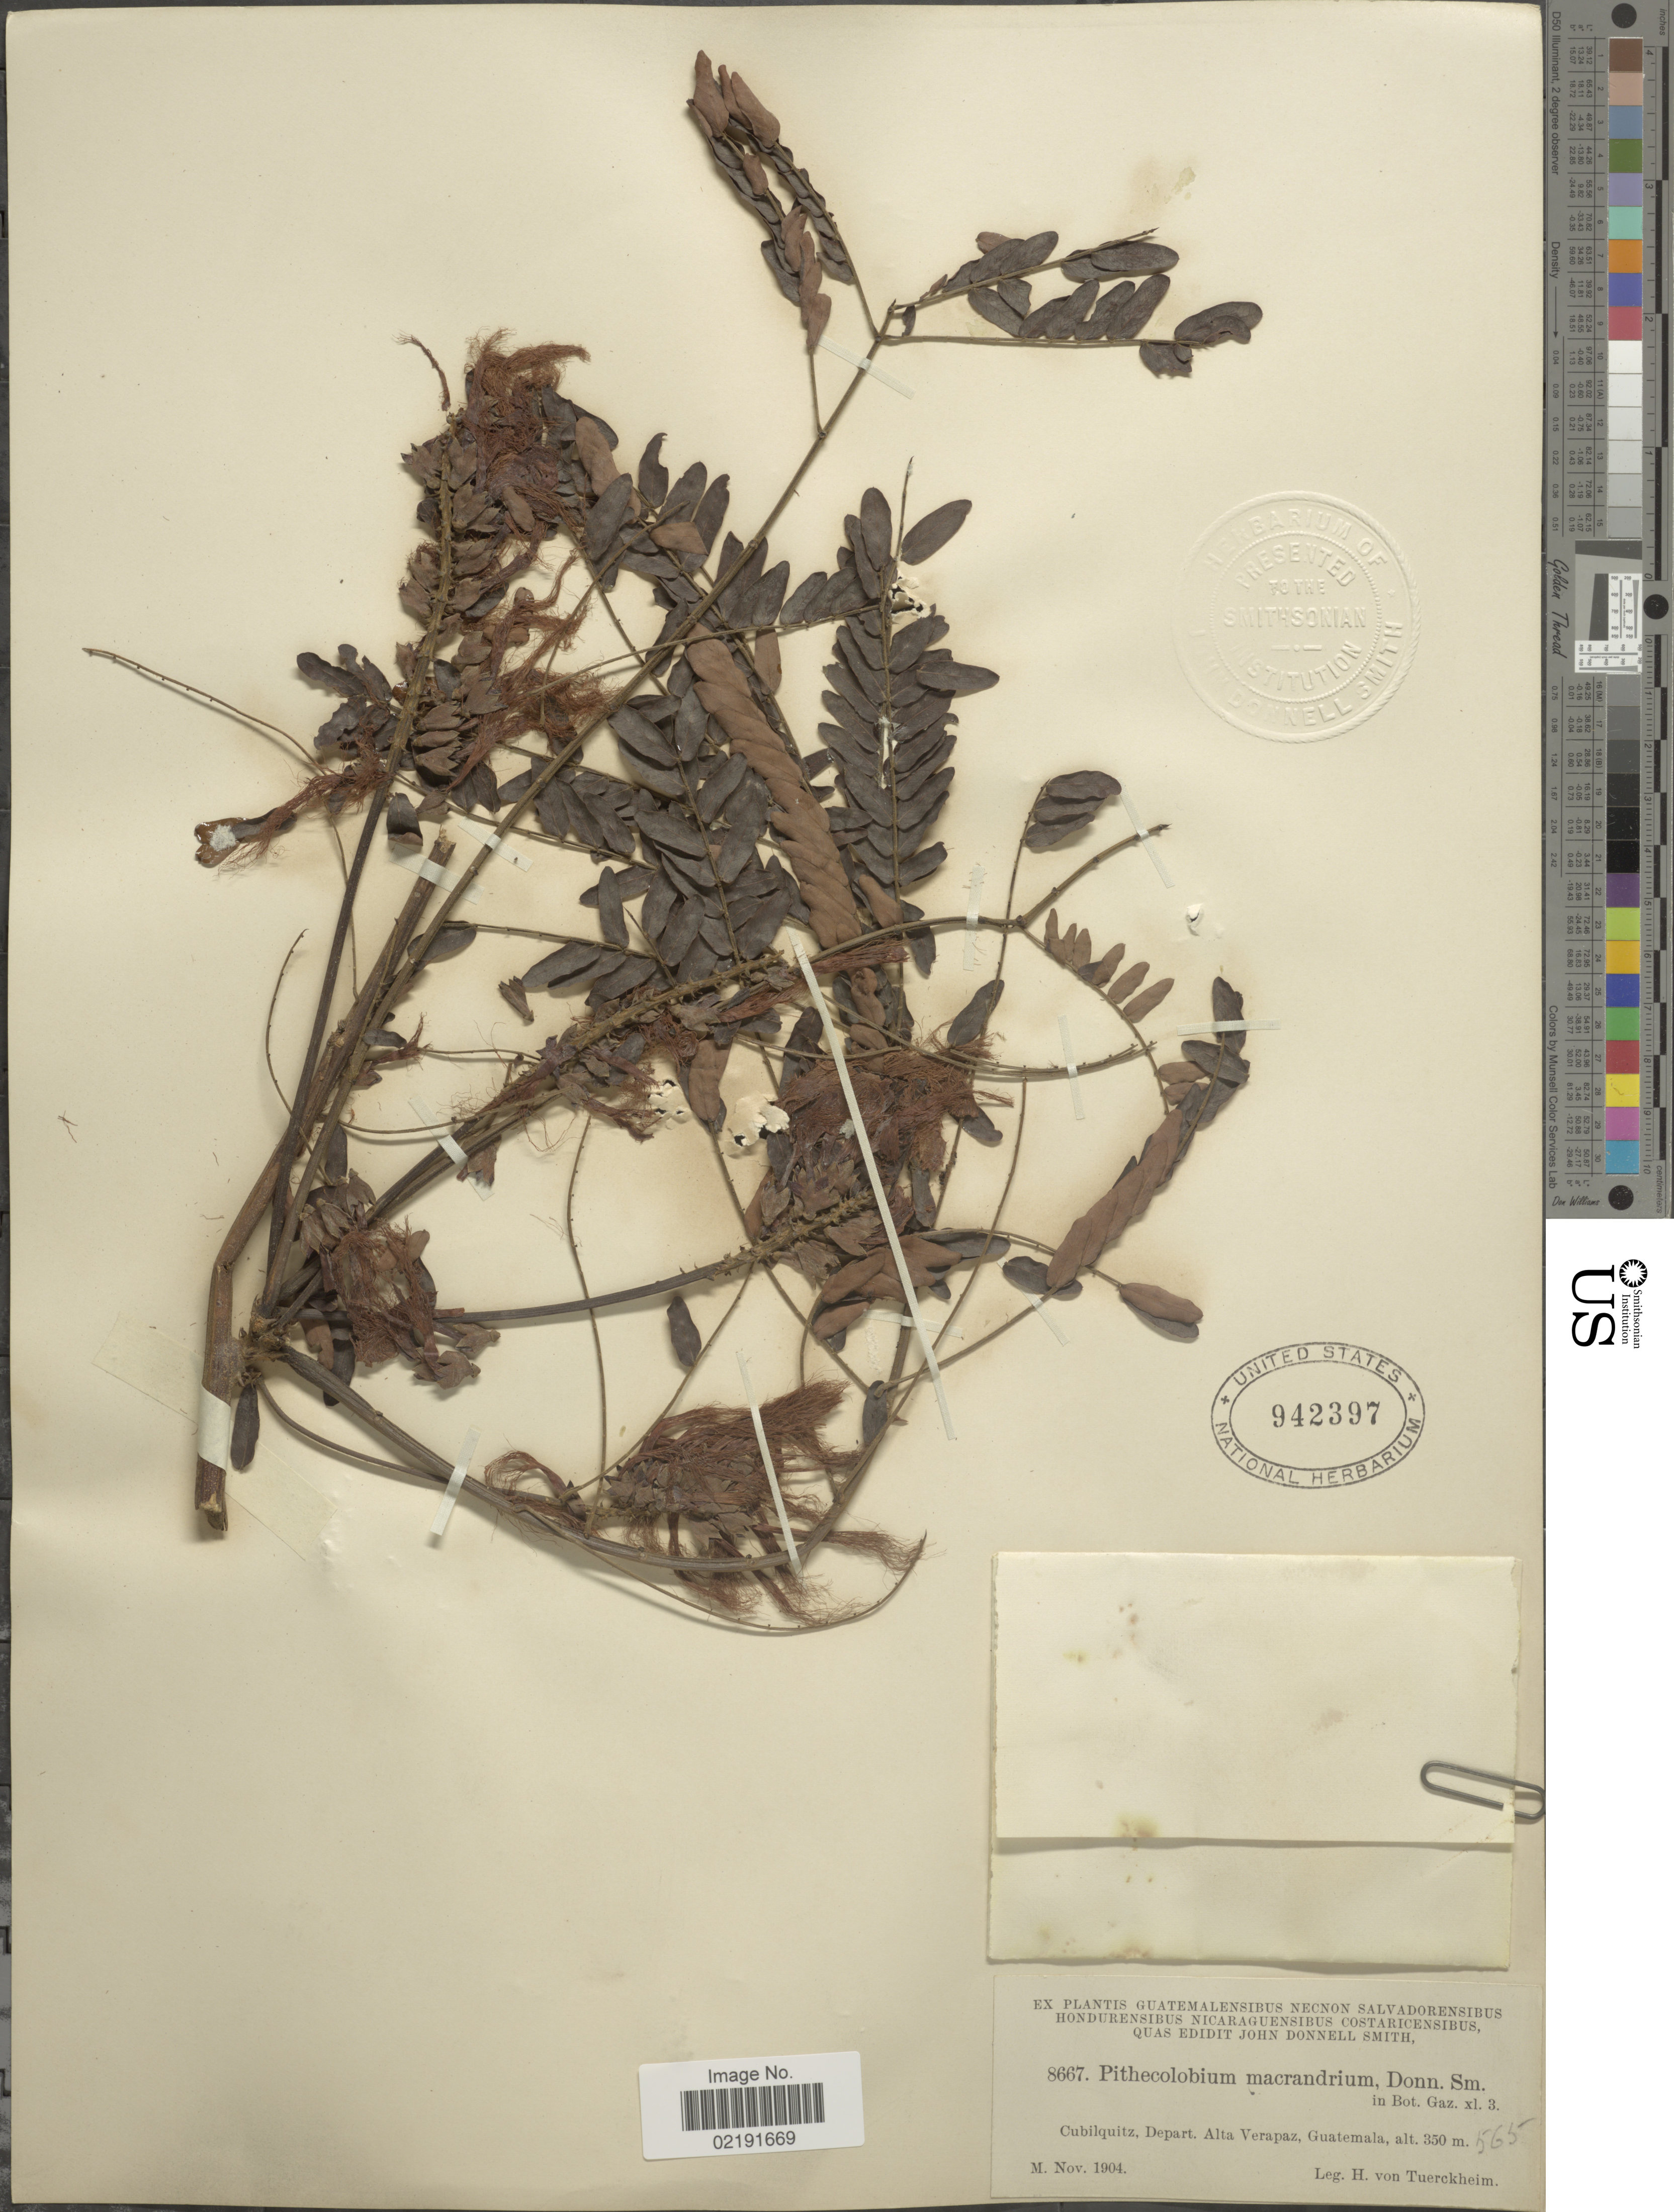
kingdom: Plantae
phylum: Tracheophyta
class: Magnoliopsida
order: Fabales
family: Fabaceae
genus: Pithecellobium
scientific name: Pithecellobium macrandrium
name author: Donn. Sm.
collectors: H. von Tuerckheim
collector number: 8667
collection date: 1904-11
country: Guatemala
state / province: Alta Verapaz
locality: Cubilquitz, Depart. Alta Verapaz, Guatemala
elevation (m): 350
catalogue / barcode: US 942397